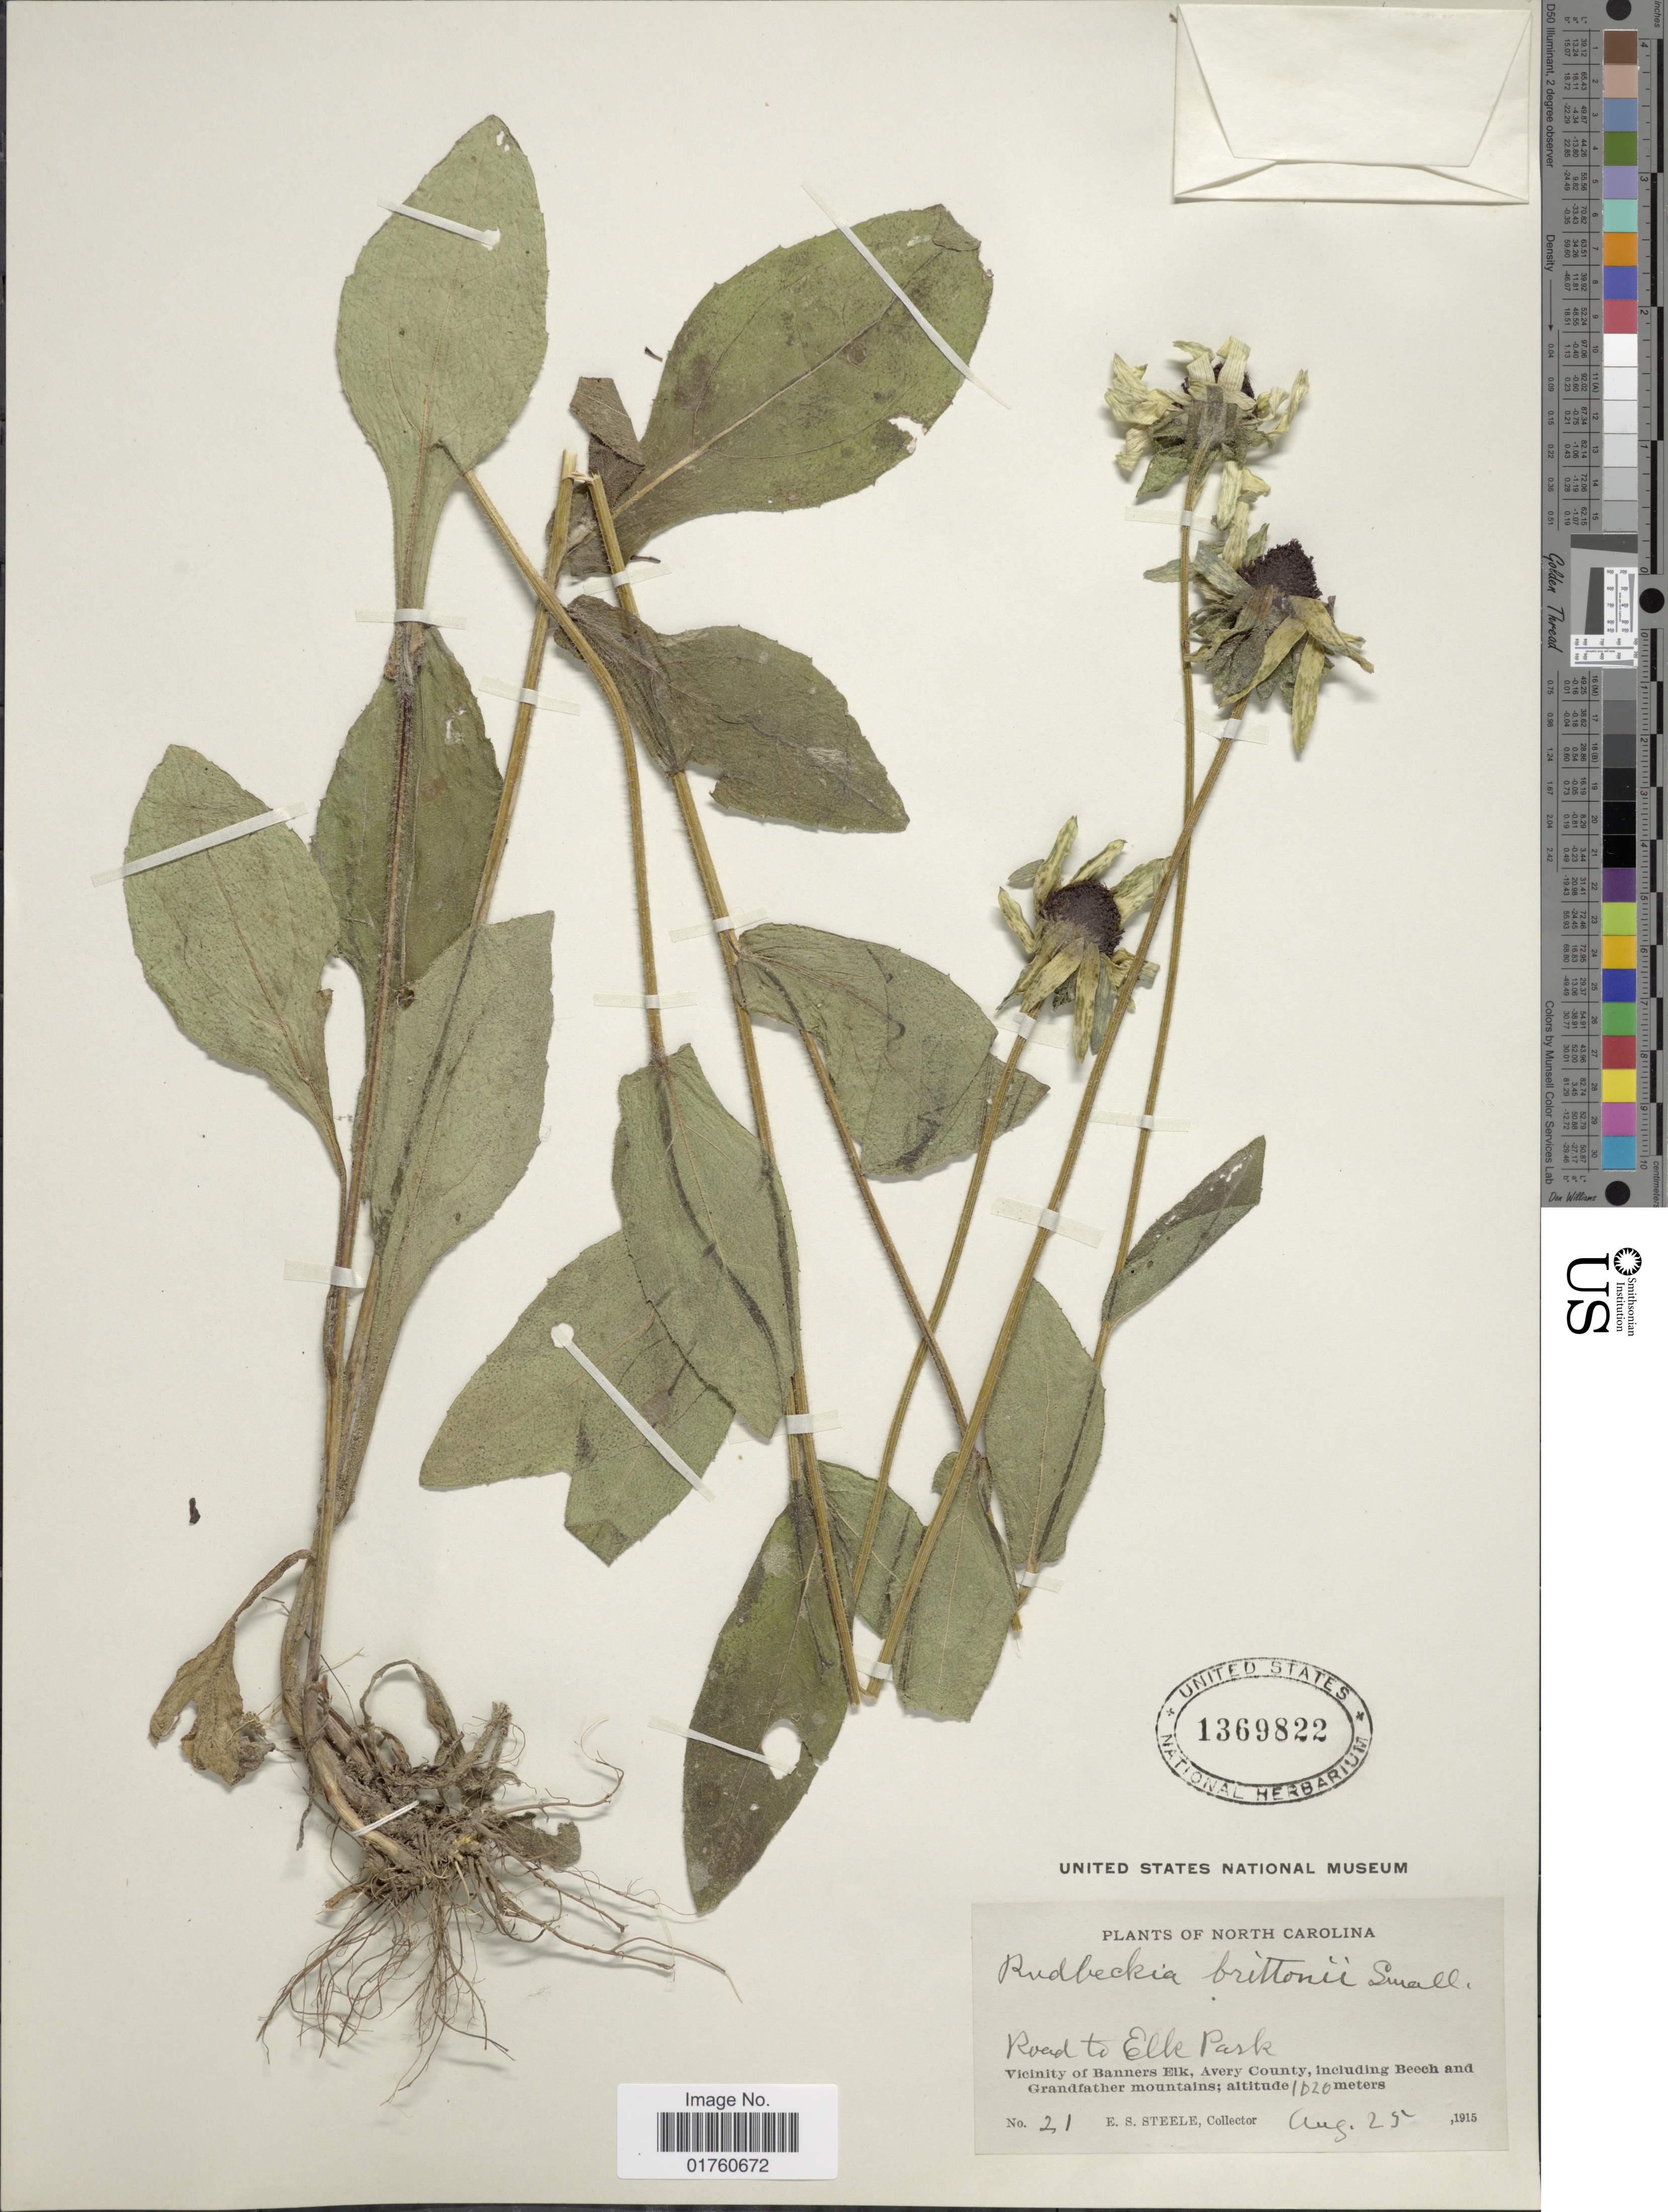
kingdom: Plantae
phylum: Tracheophyta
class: Magnoliopsida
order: Asterales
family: Asteraceae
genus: Rudbeckia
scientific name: Rudbeckia britonii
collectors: E. Steele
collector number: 21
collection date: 1915-08-25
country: United States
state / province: North Carolina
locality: Road to Elk Park, Vicinity of Banners ELk, avery County, including Beech and Grandfather mountains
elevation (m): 1620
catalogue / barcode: US 1369822